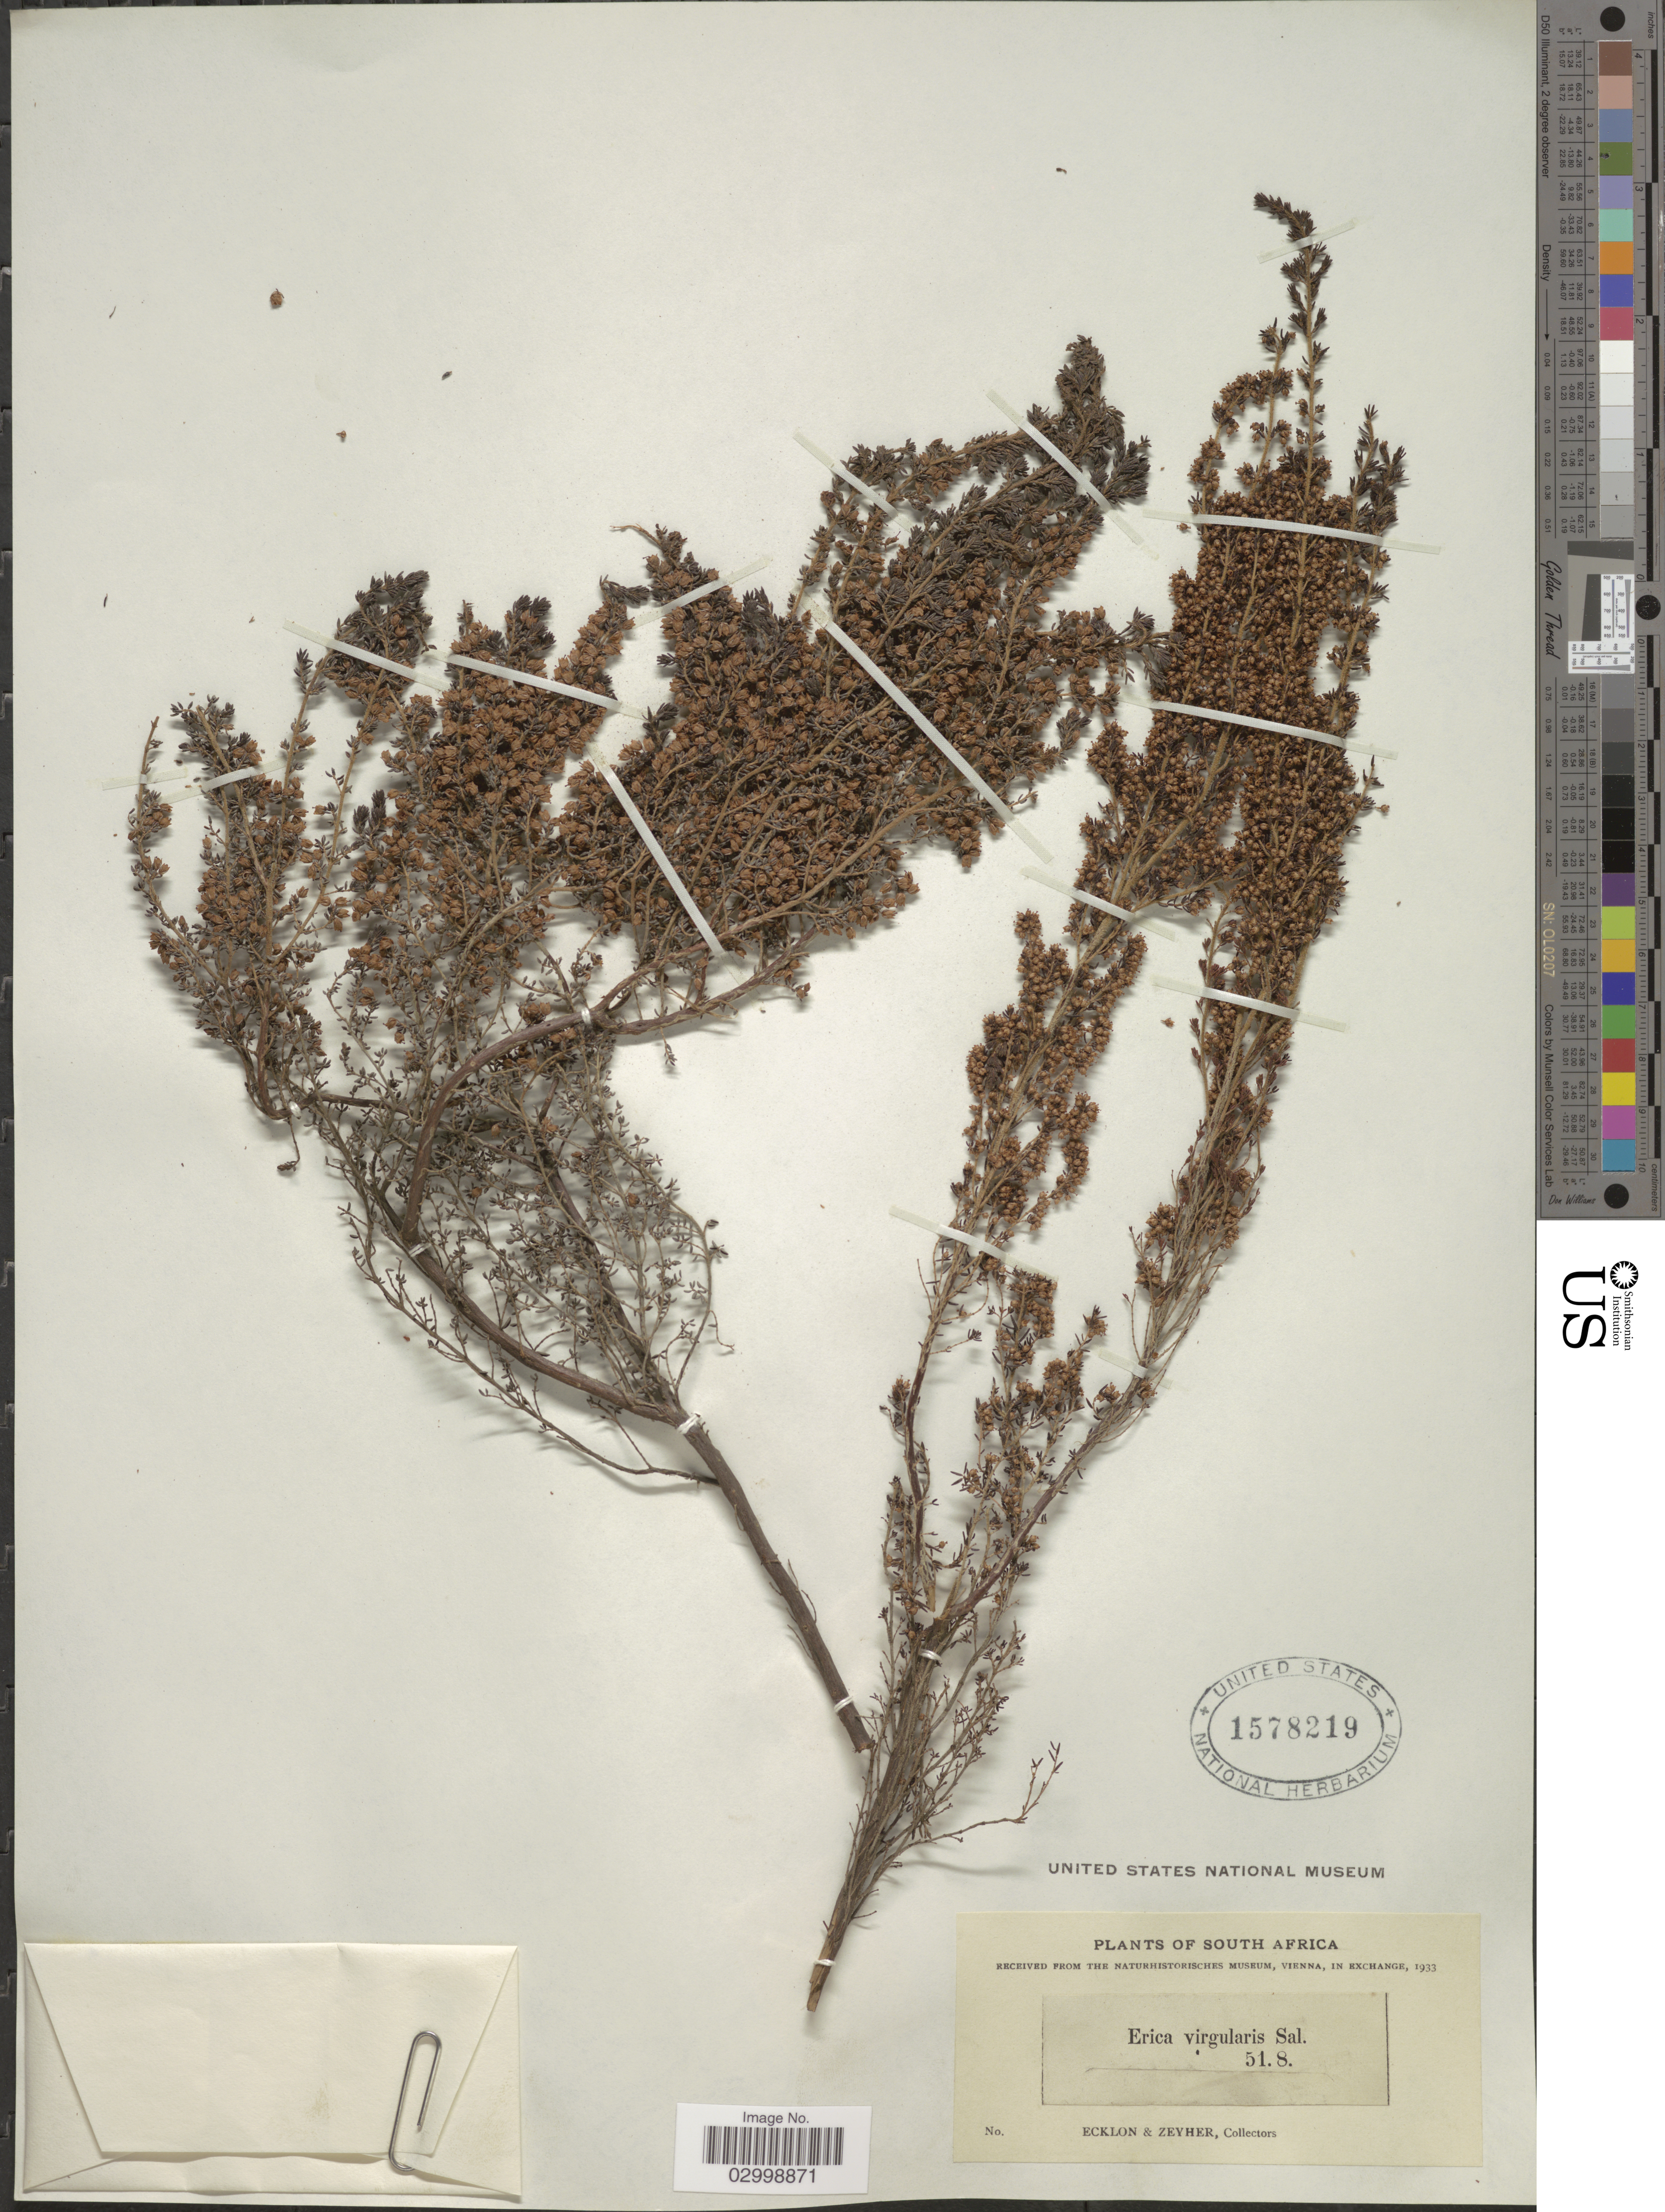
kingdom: Plantae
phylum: Tracheophyta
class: Magnoliopsida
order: Ericales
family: Ericaceae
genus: Erica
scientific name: Erica virgularis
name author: Salisb.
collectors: -. Ecklon & -. Zeyher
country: South Africa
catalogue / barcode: US 1578219